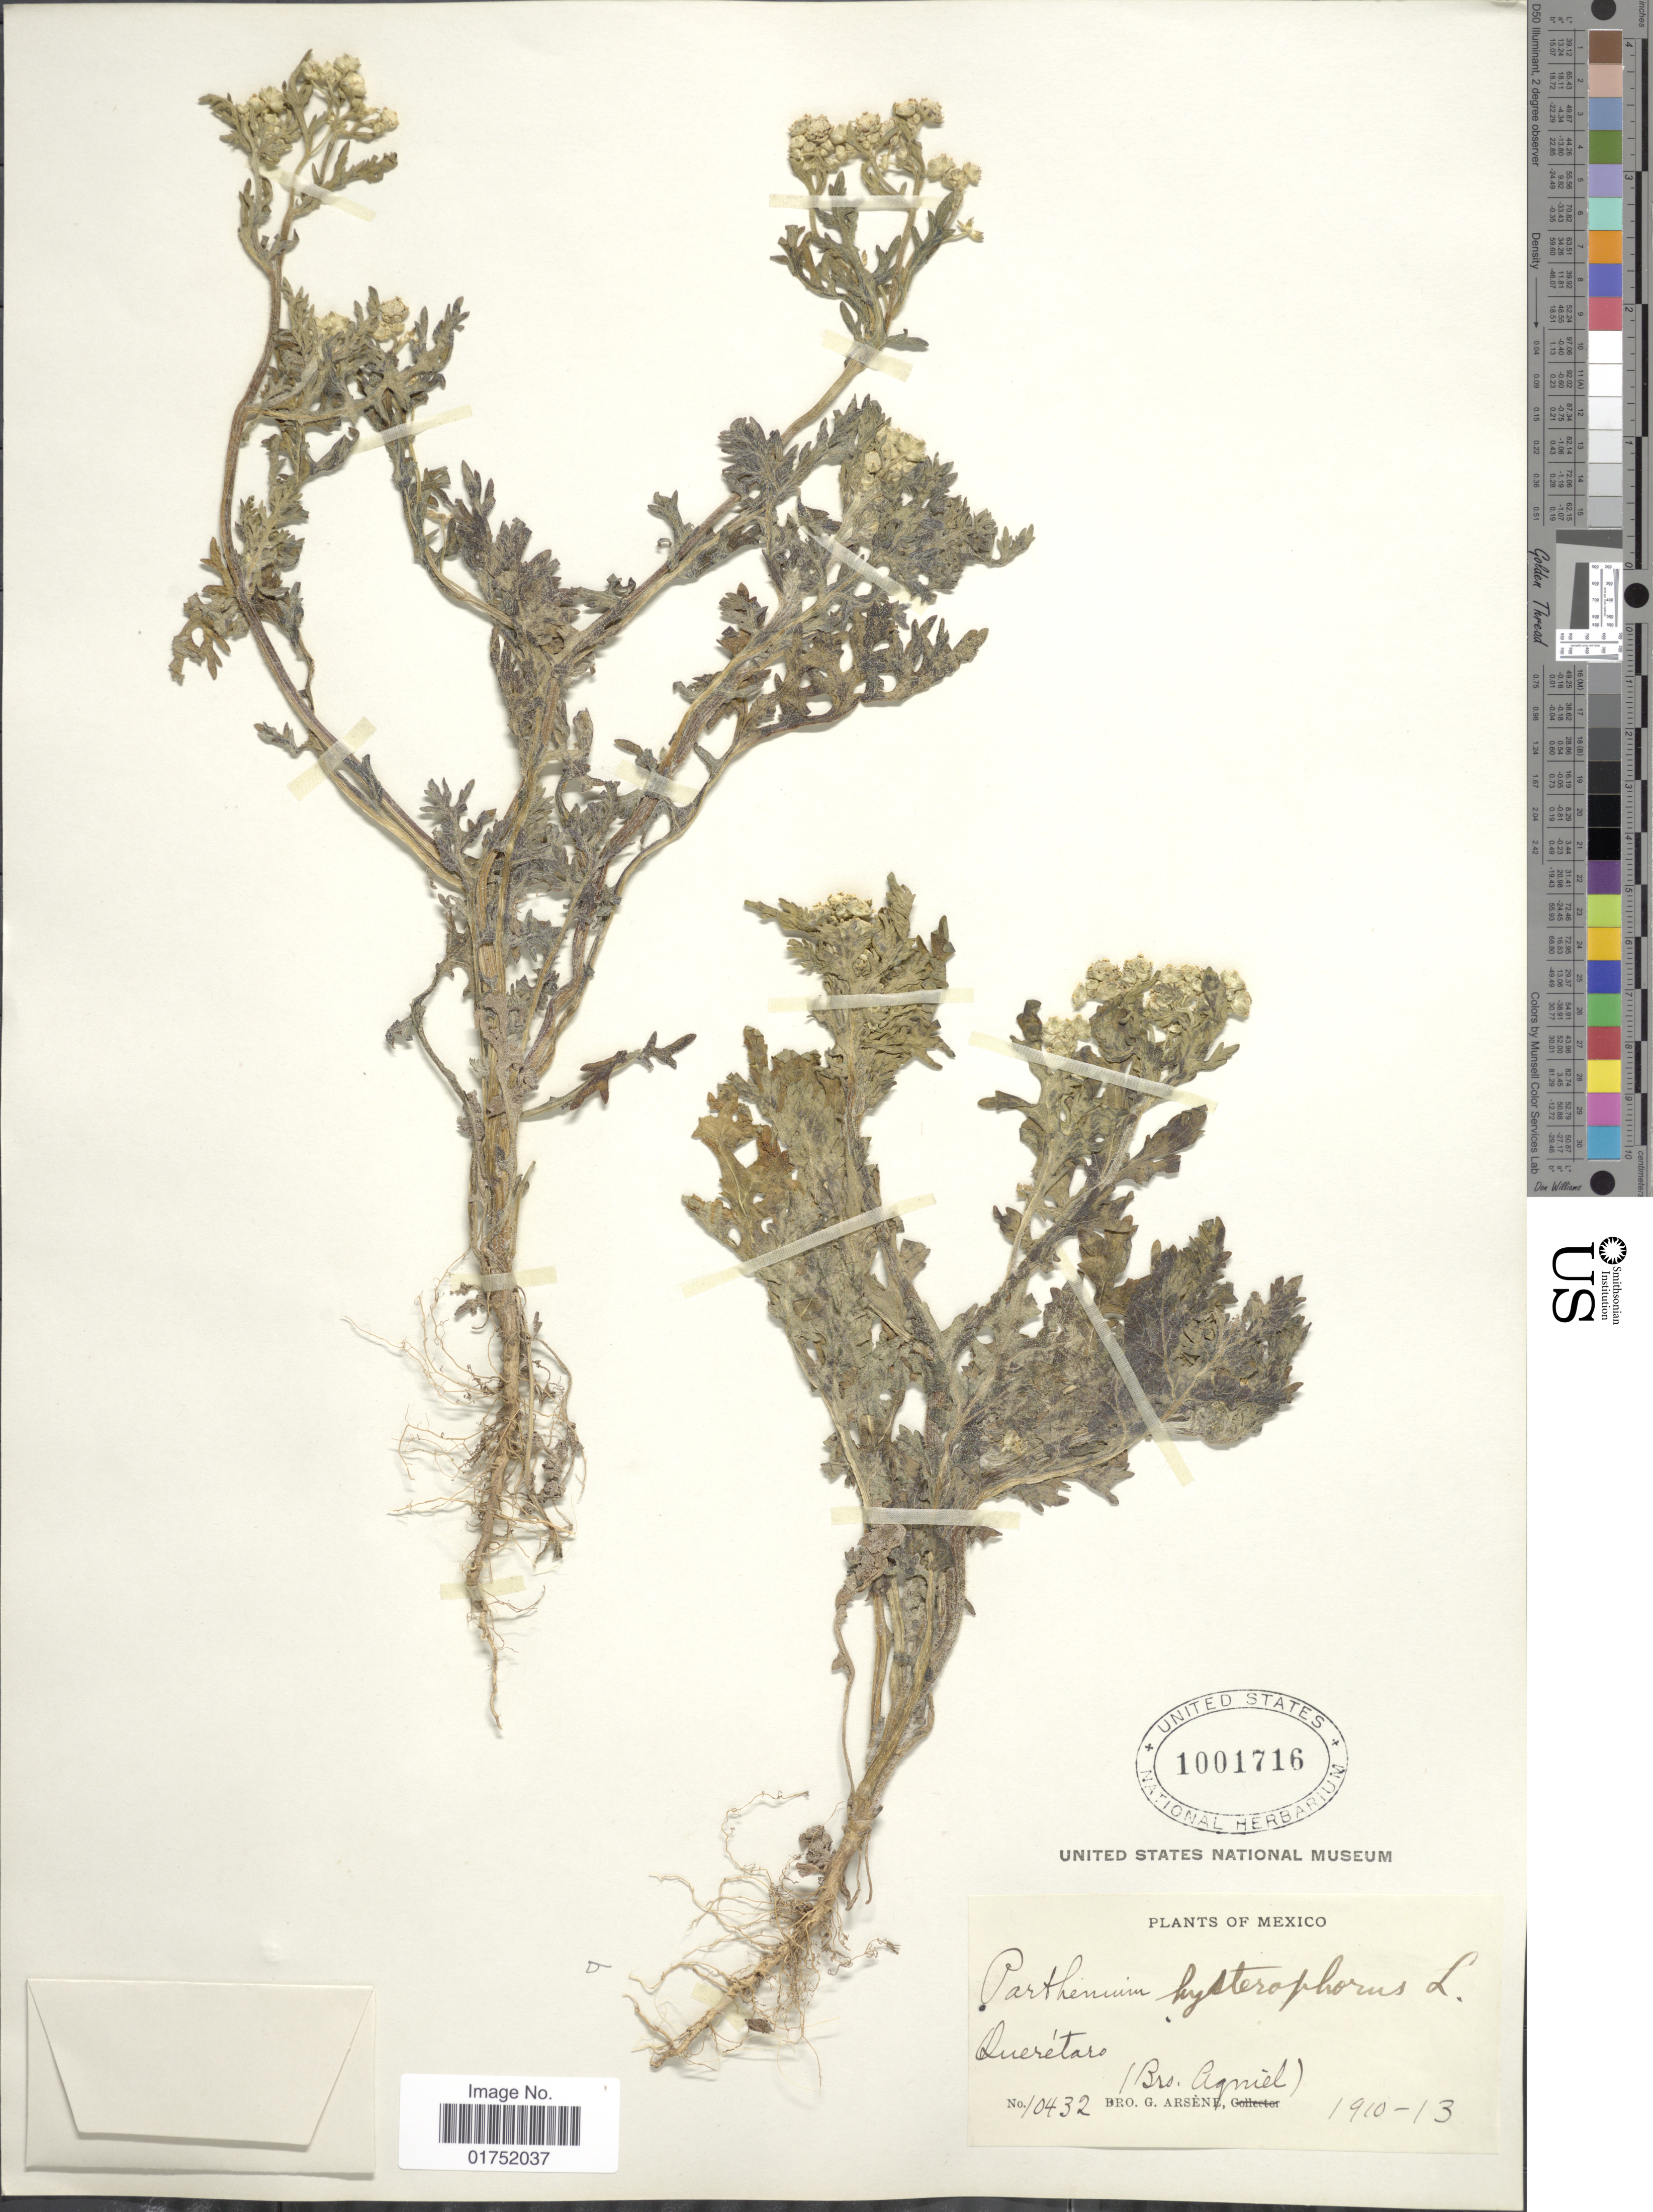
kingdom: Plantae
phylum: Tracheophyta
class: Magnoliopsida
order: Asterales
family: Asteraceae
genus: Parthenium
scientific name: Parthenium bipinnatifidum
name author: (Ortega) Rollins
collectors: Bro. Agniel & Bro. G. Arsène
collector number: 10432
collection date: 1910/1913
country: Mexico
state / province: Querétaro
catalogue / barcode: US 1001716